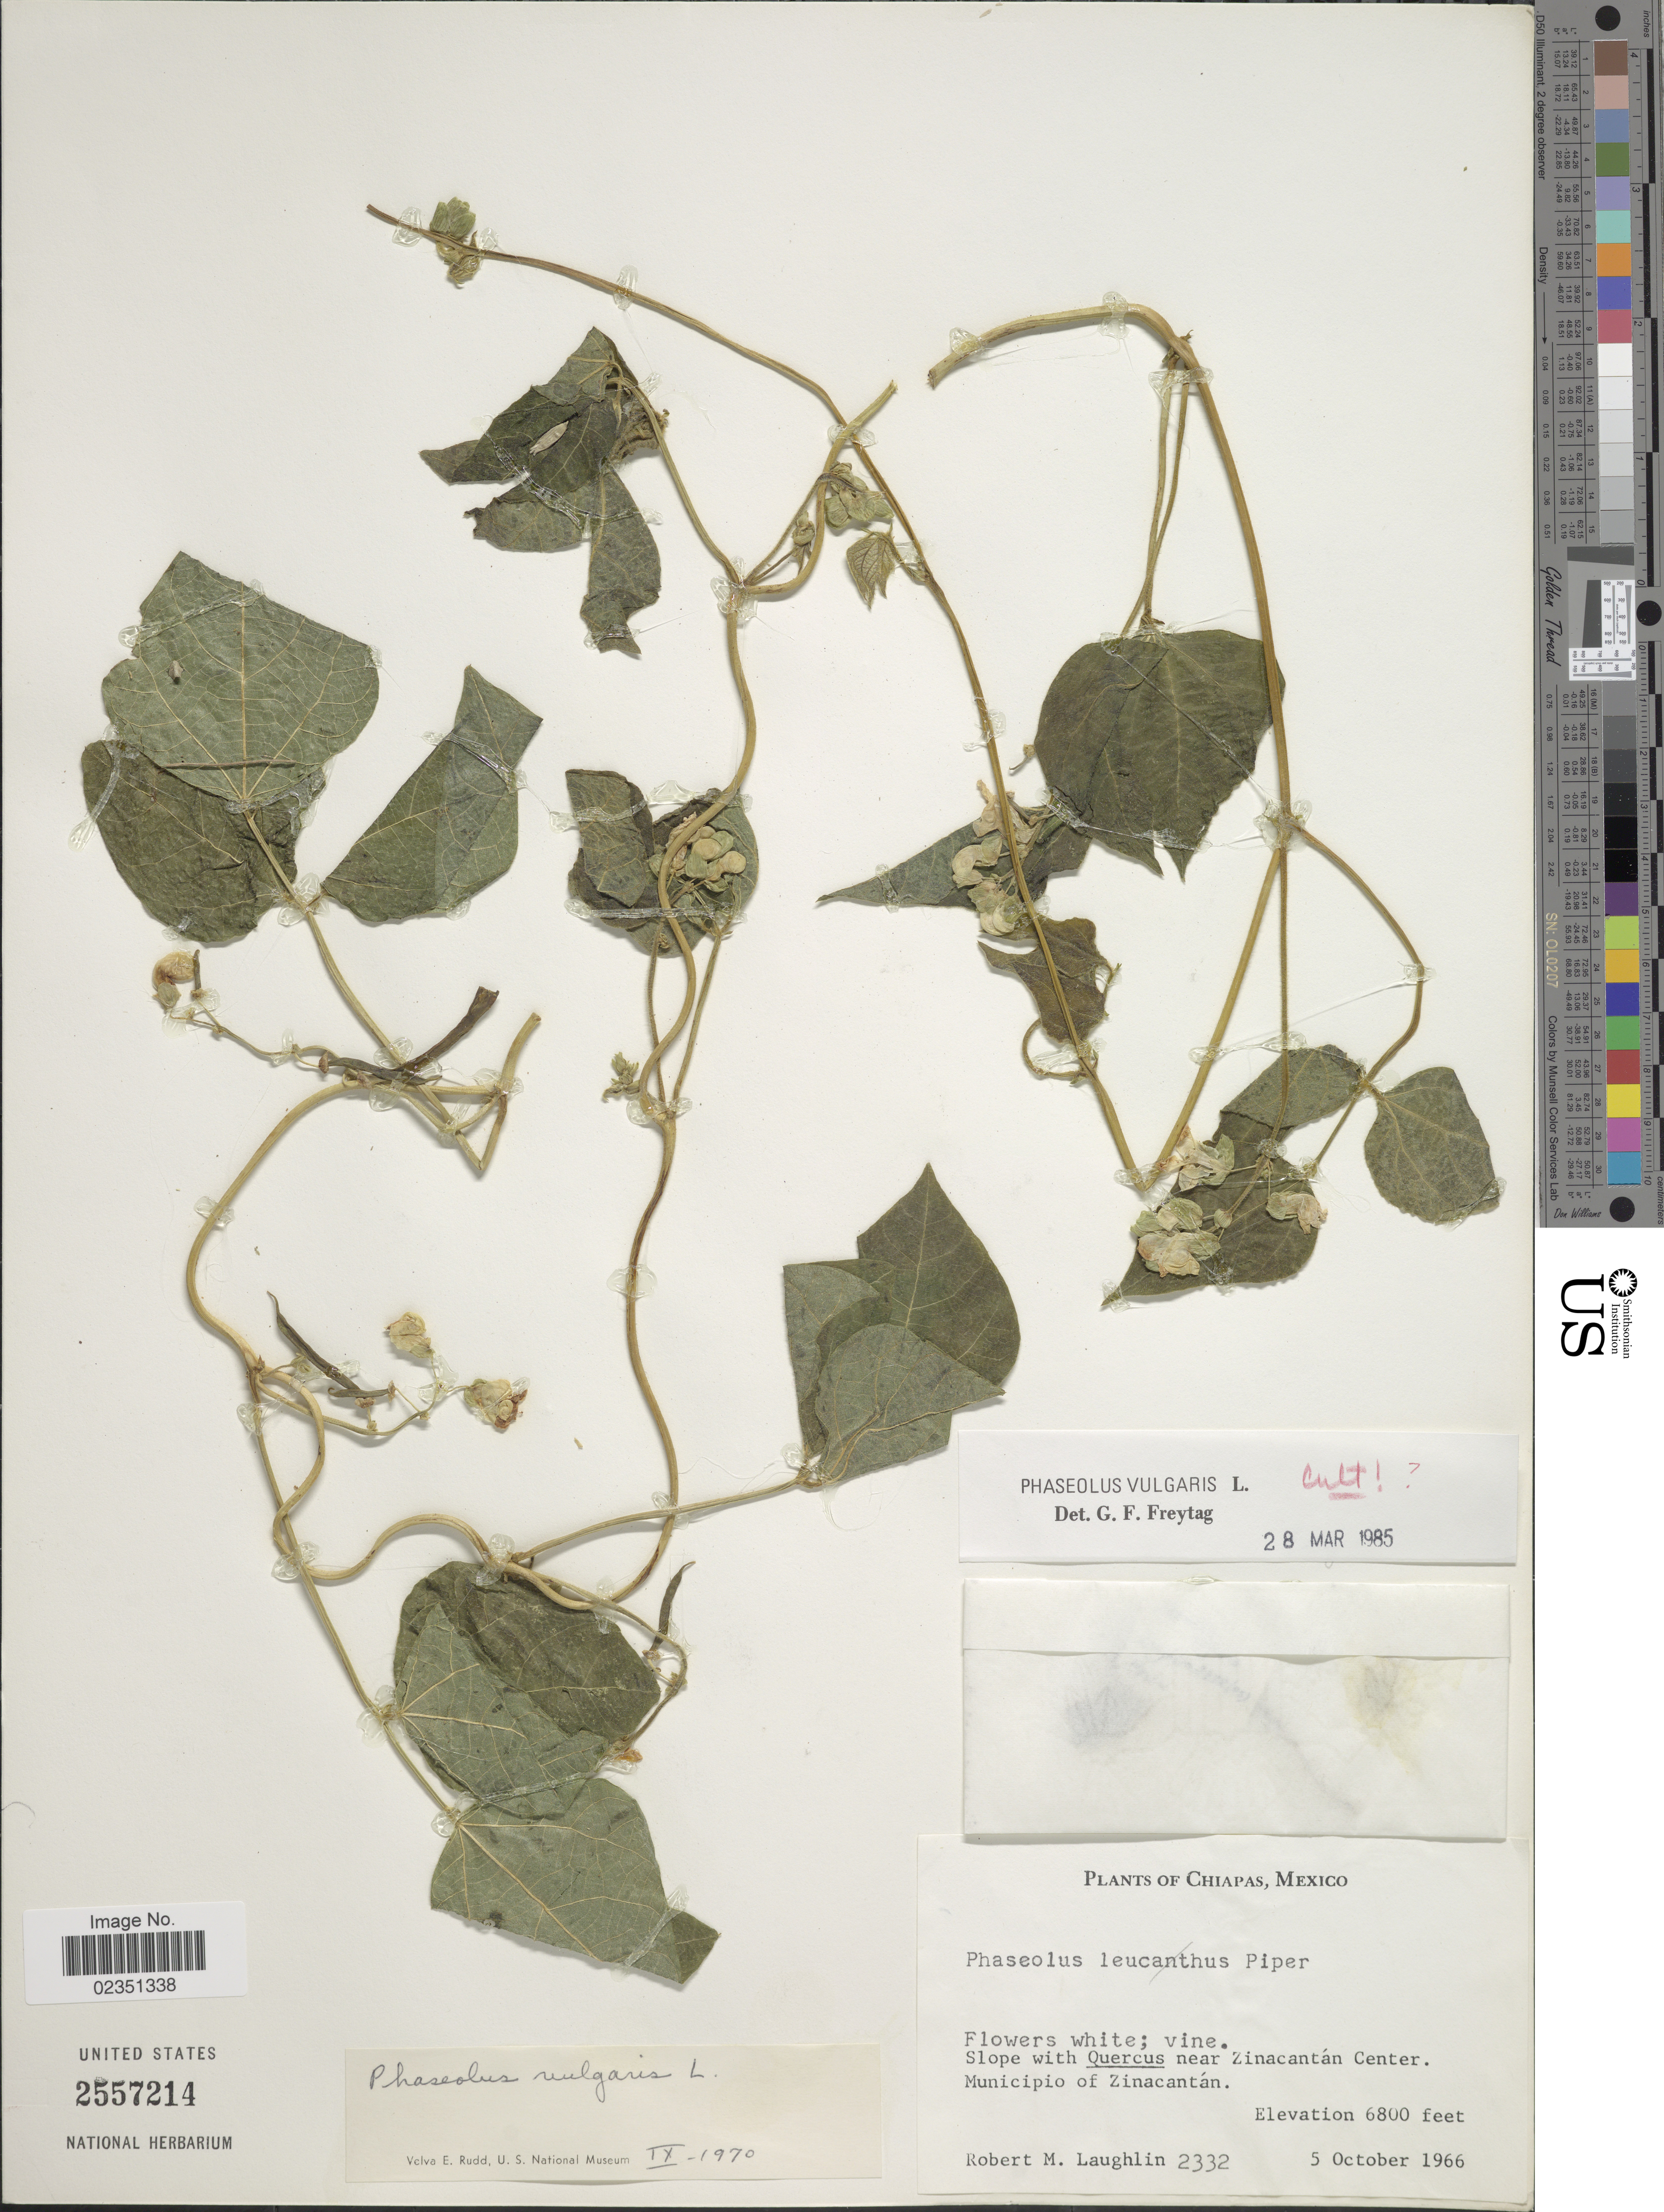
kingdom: Plantae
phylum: Tracheophyta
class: Magnoliopsida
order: Fabales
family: Fabaceae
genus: Phaseolus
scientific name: Phaseolus vulgaris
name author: L.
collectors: R. M. Laughlin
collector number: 2332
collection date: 1966-10-05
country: Mexico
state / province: Chiapas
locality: Near Zinacantan Center, Municipio of Zinacantan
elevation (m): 2073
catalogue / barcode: US 2557214